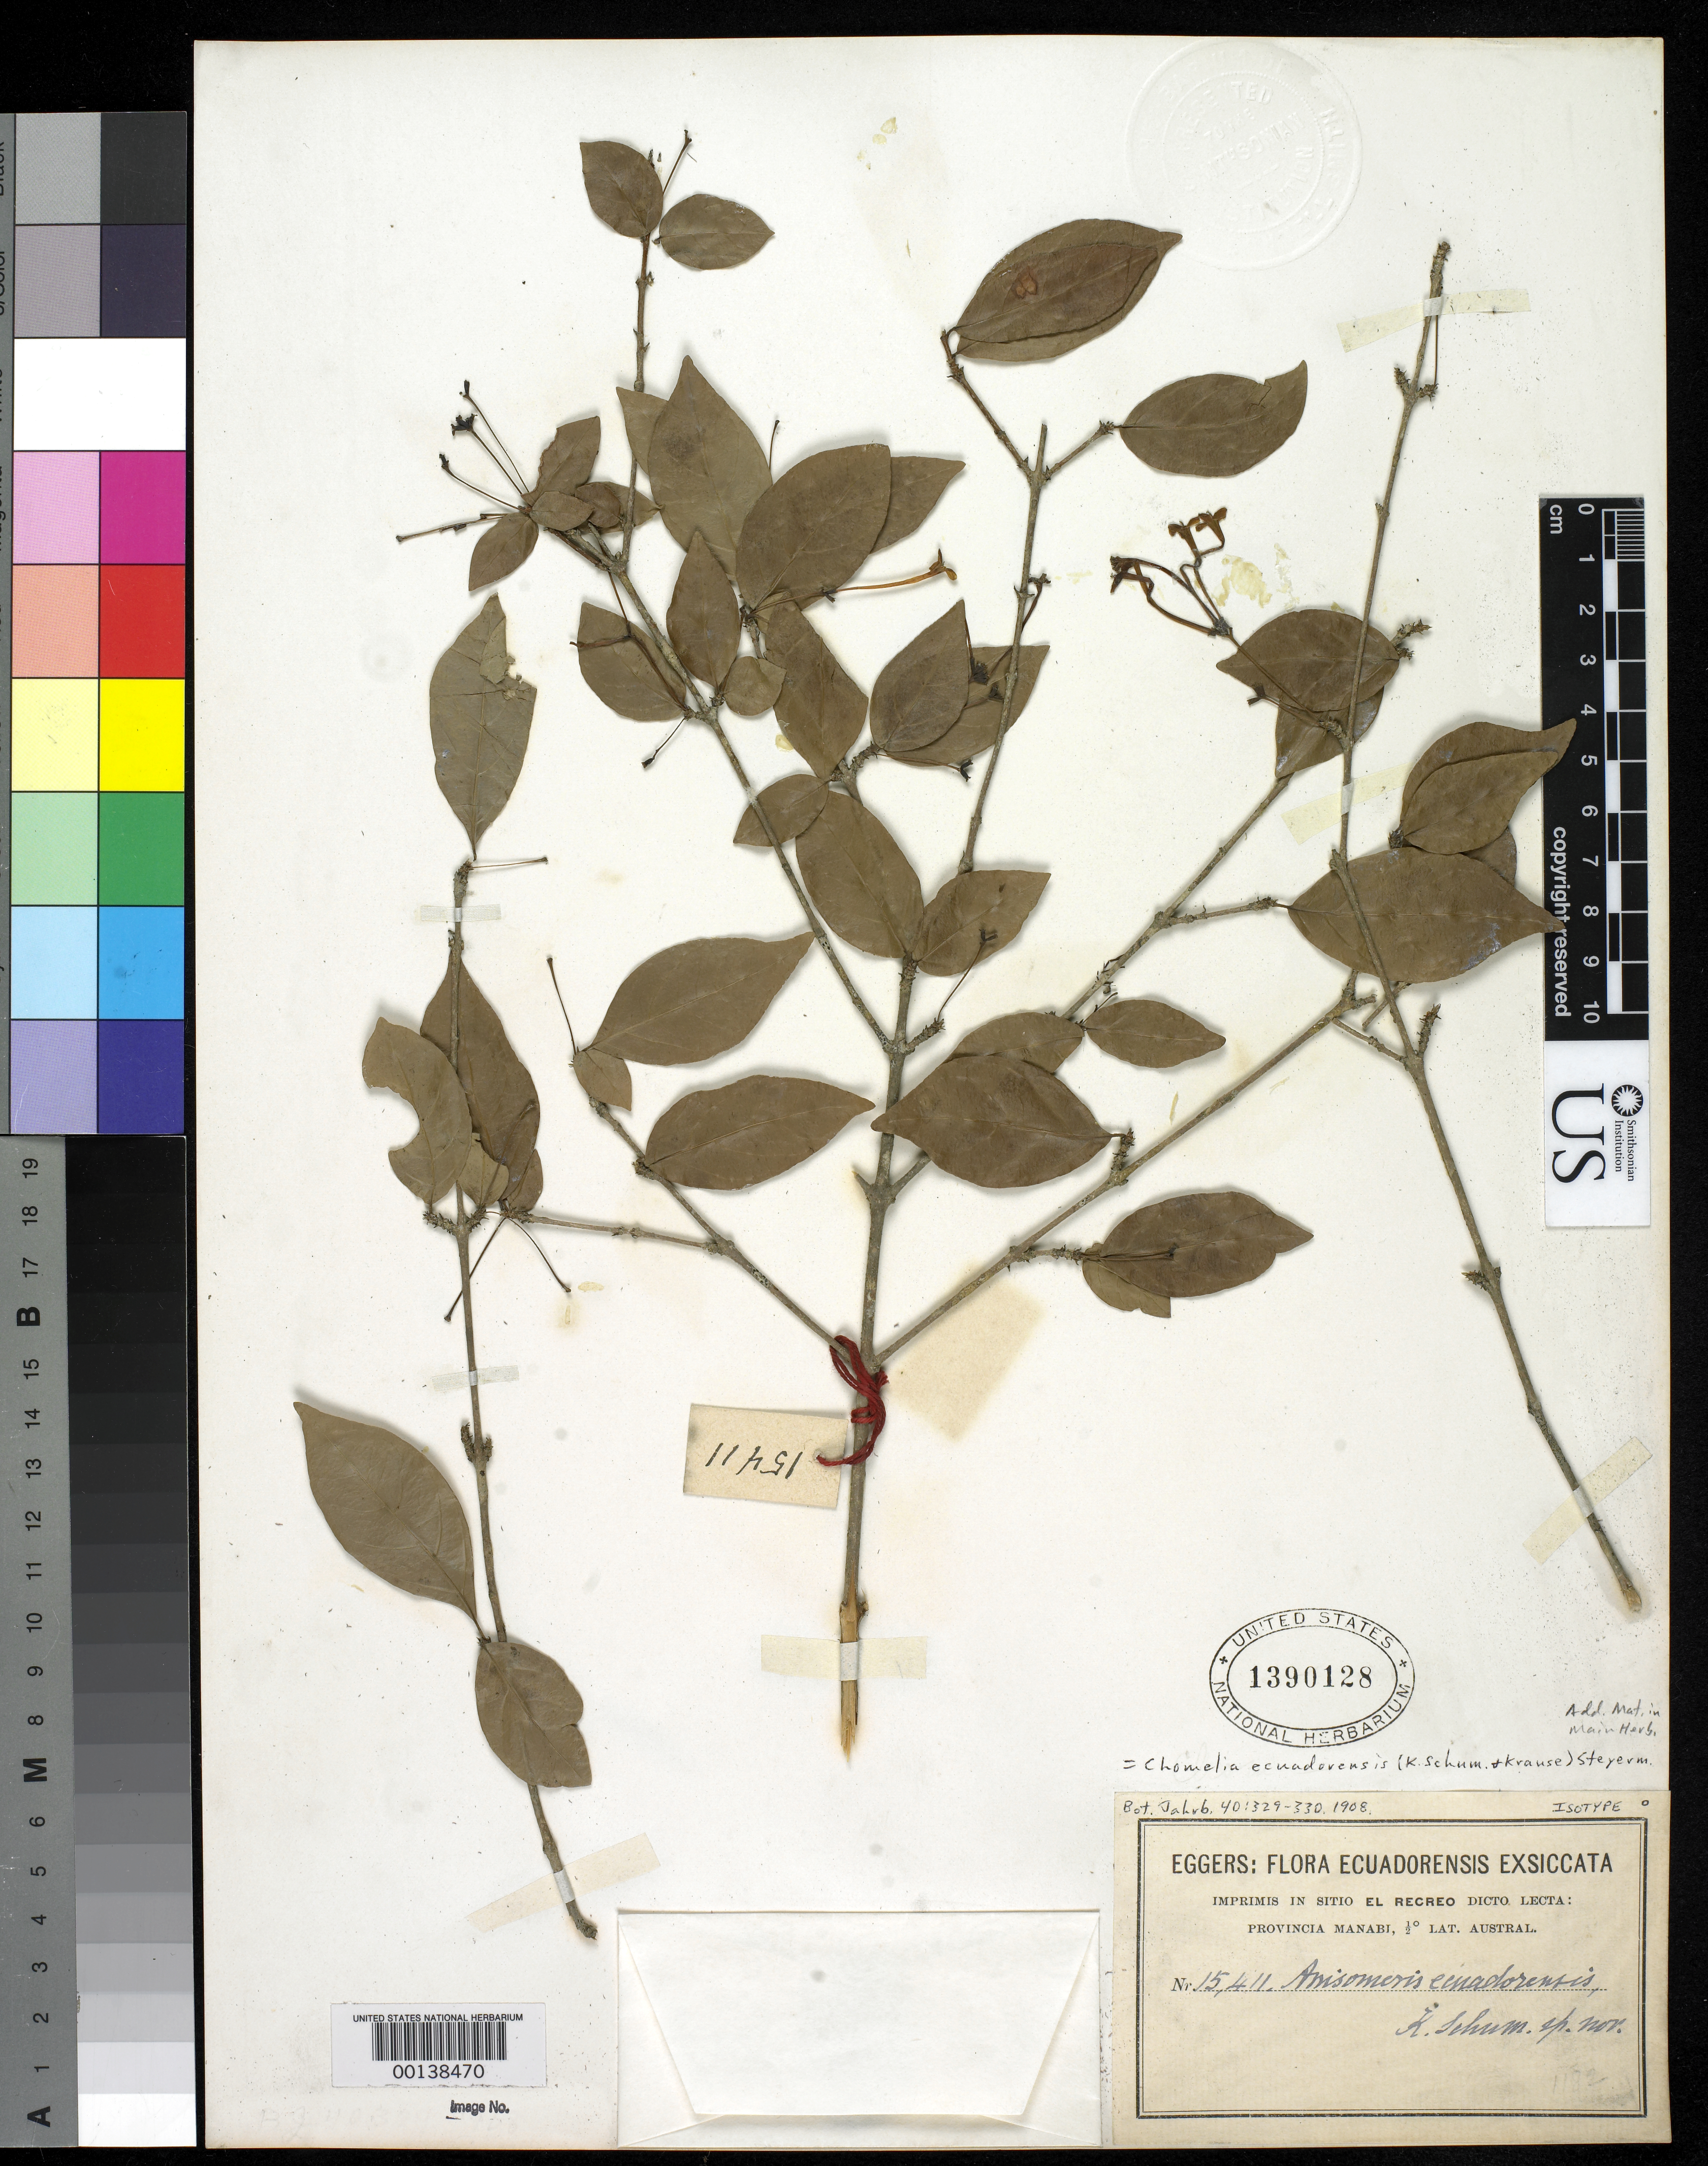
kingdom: Plantae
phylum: Tracheophyta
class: Magnoliopsida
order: Gentianales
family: Rubiaceae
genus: Anisomeris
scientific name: Anisomeris ecuadorensis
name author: K. Schum. & K. Krause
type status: Isotype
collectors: H. F. A. von Eggers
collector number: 15411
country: Ecuador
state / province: Manabí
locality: El Recreo.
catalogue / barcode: US 1390128